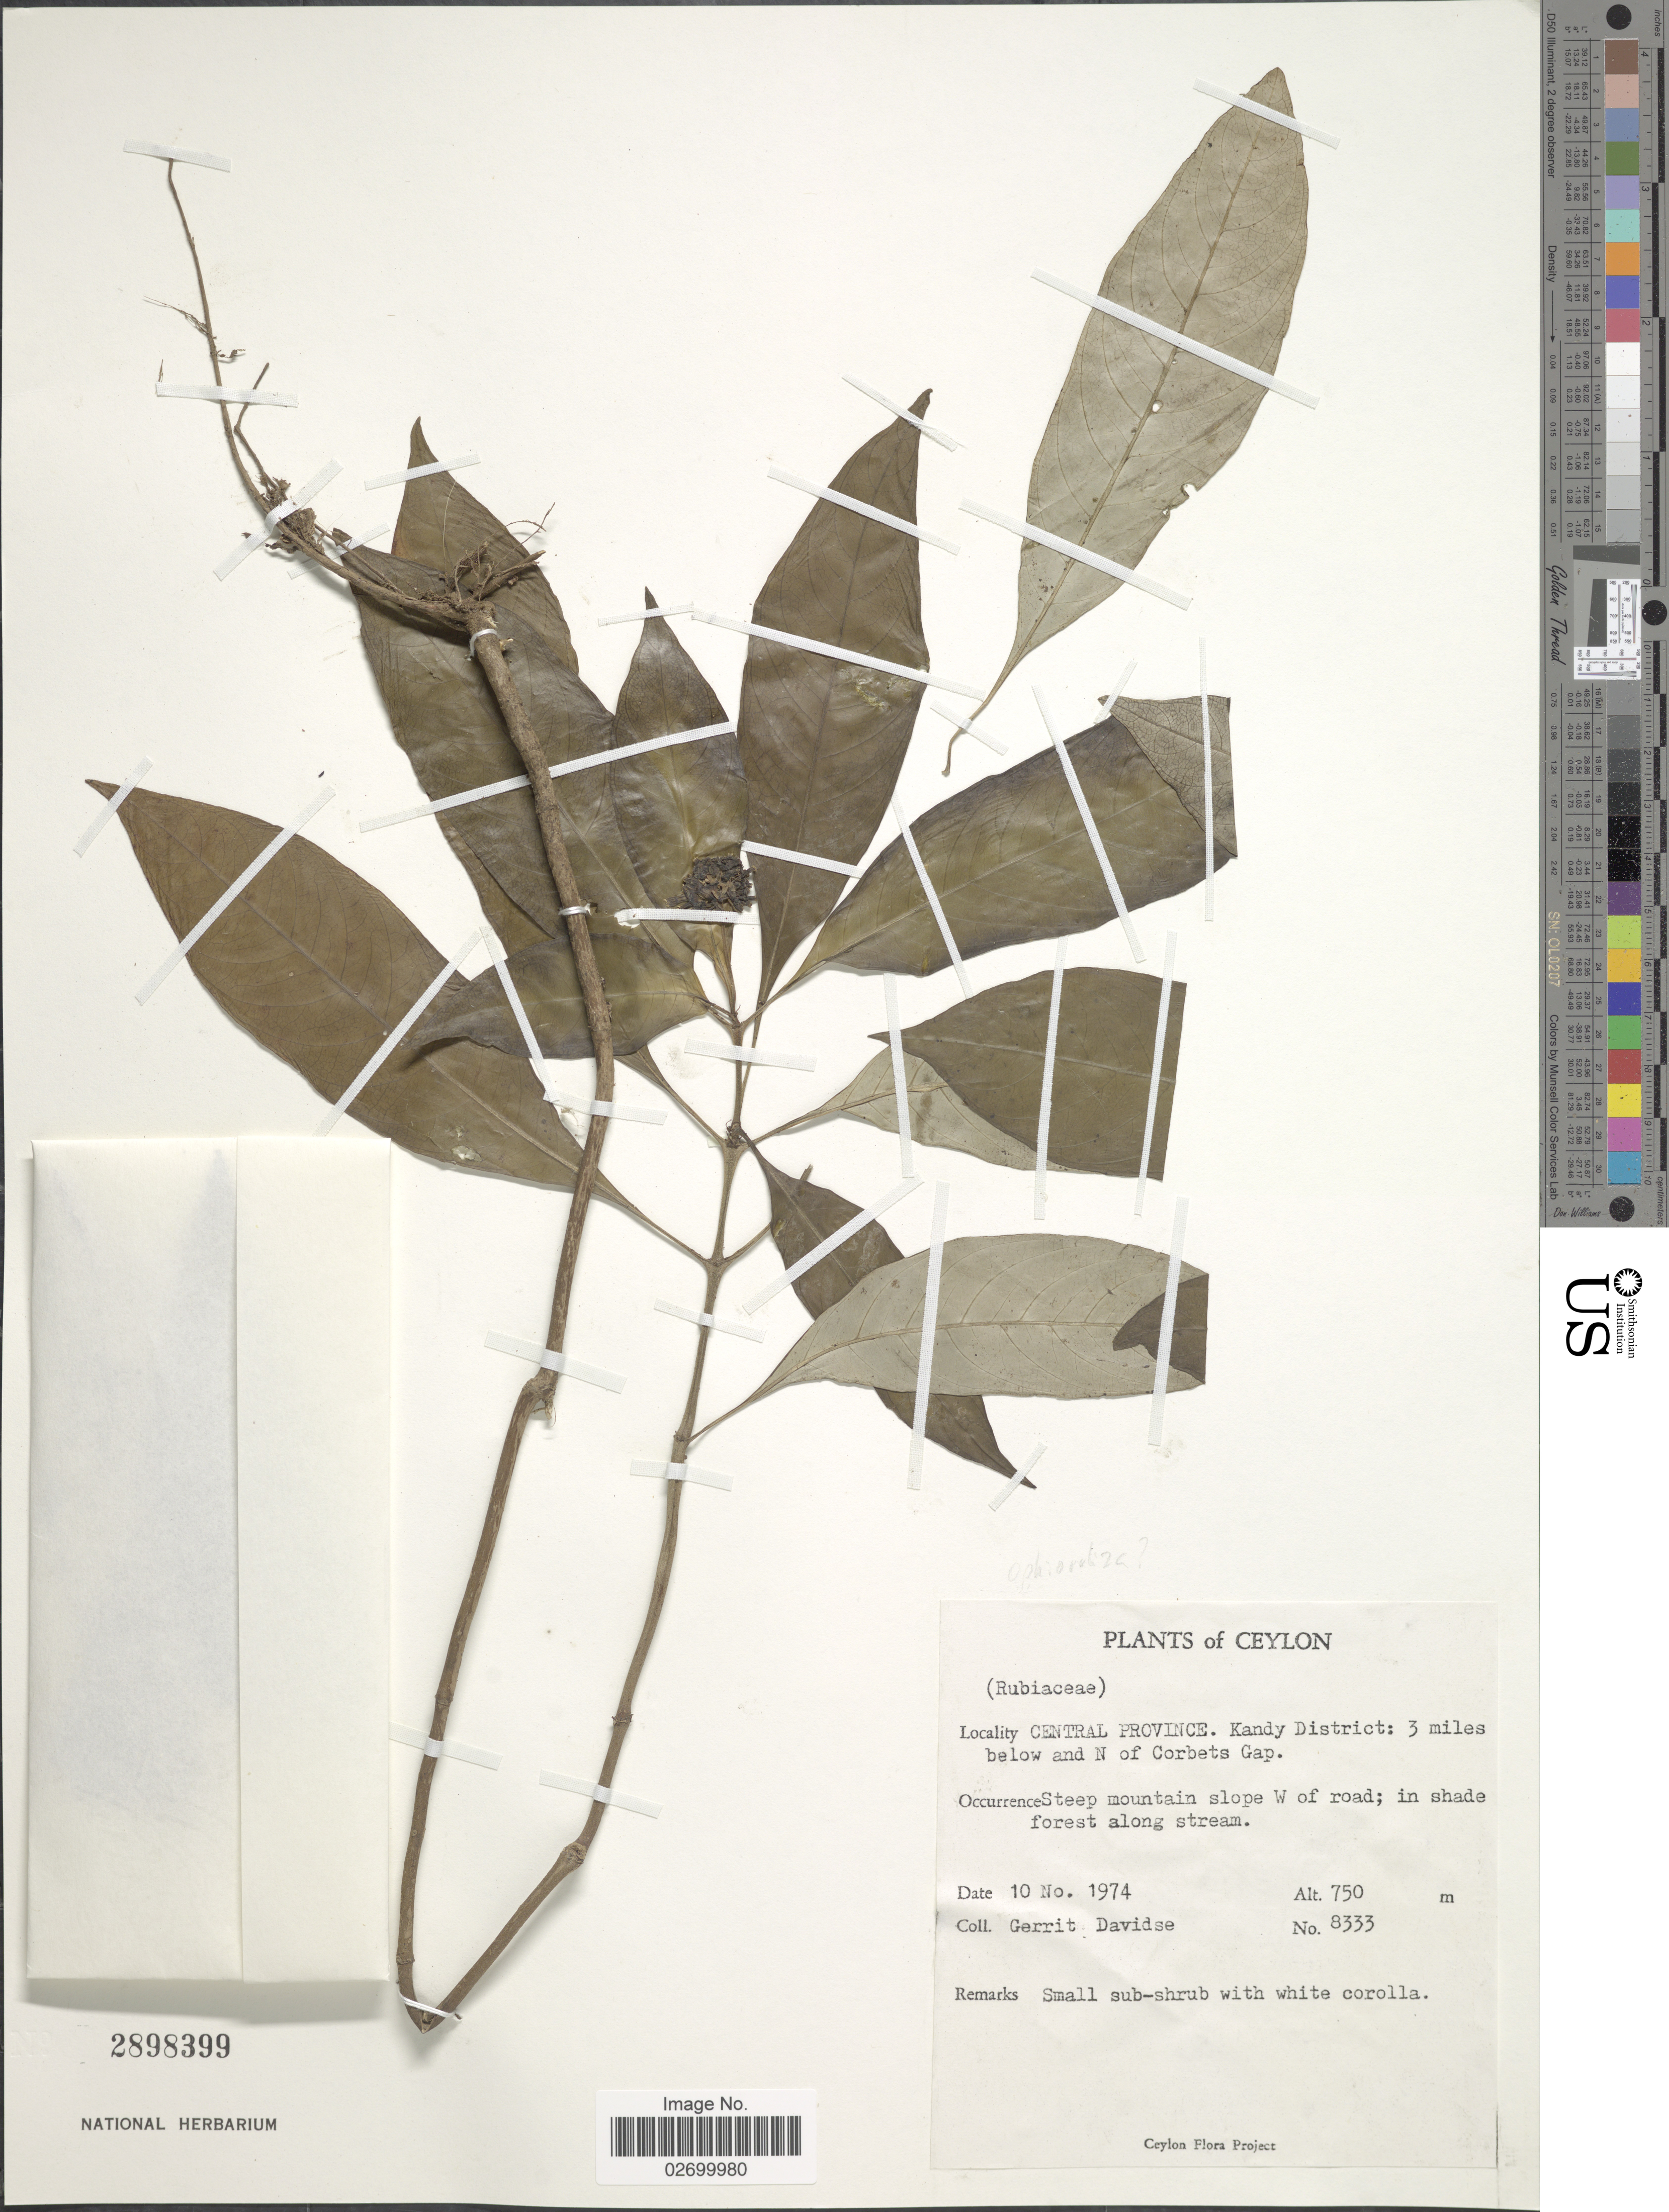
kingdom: Plantae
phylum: Tracheophyta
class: Magnoliopsida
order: Gentianales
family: Rubiaceae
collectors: G. Davidse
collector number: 8333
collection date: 1974-11-10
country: Sri Lanka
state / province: Central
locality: Ceylon. Kandy District: 3 miles below and N of Gorbets Gap. Steep Mountain slope W of road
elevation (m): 750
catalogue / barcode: US 2898399